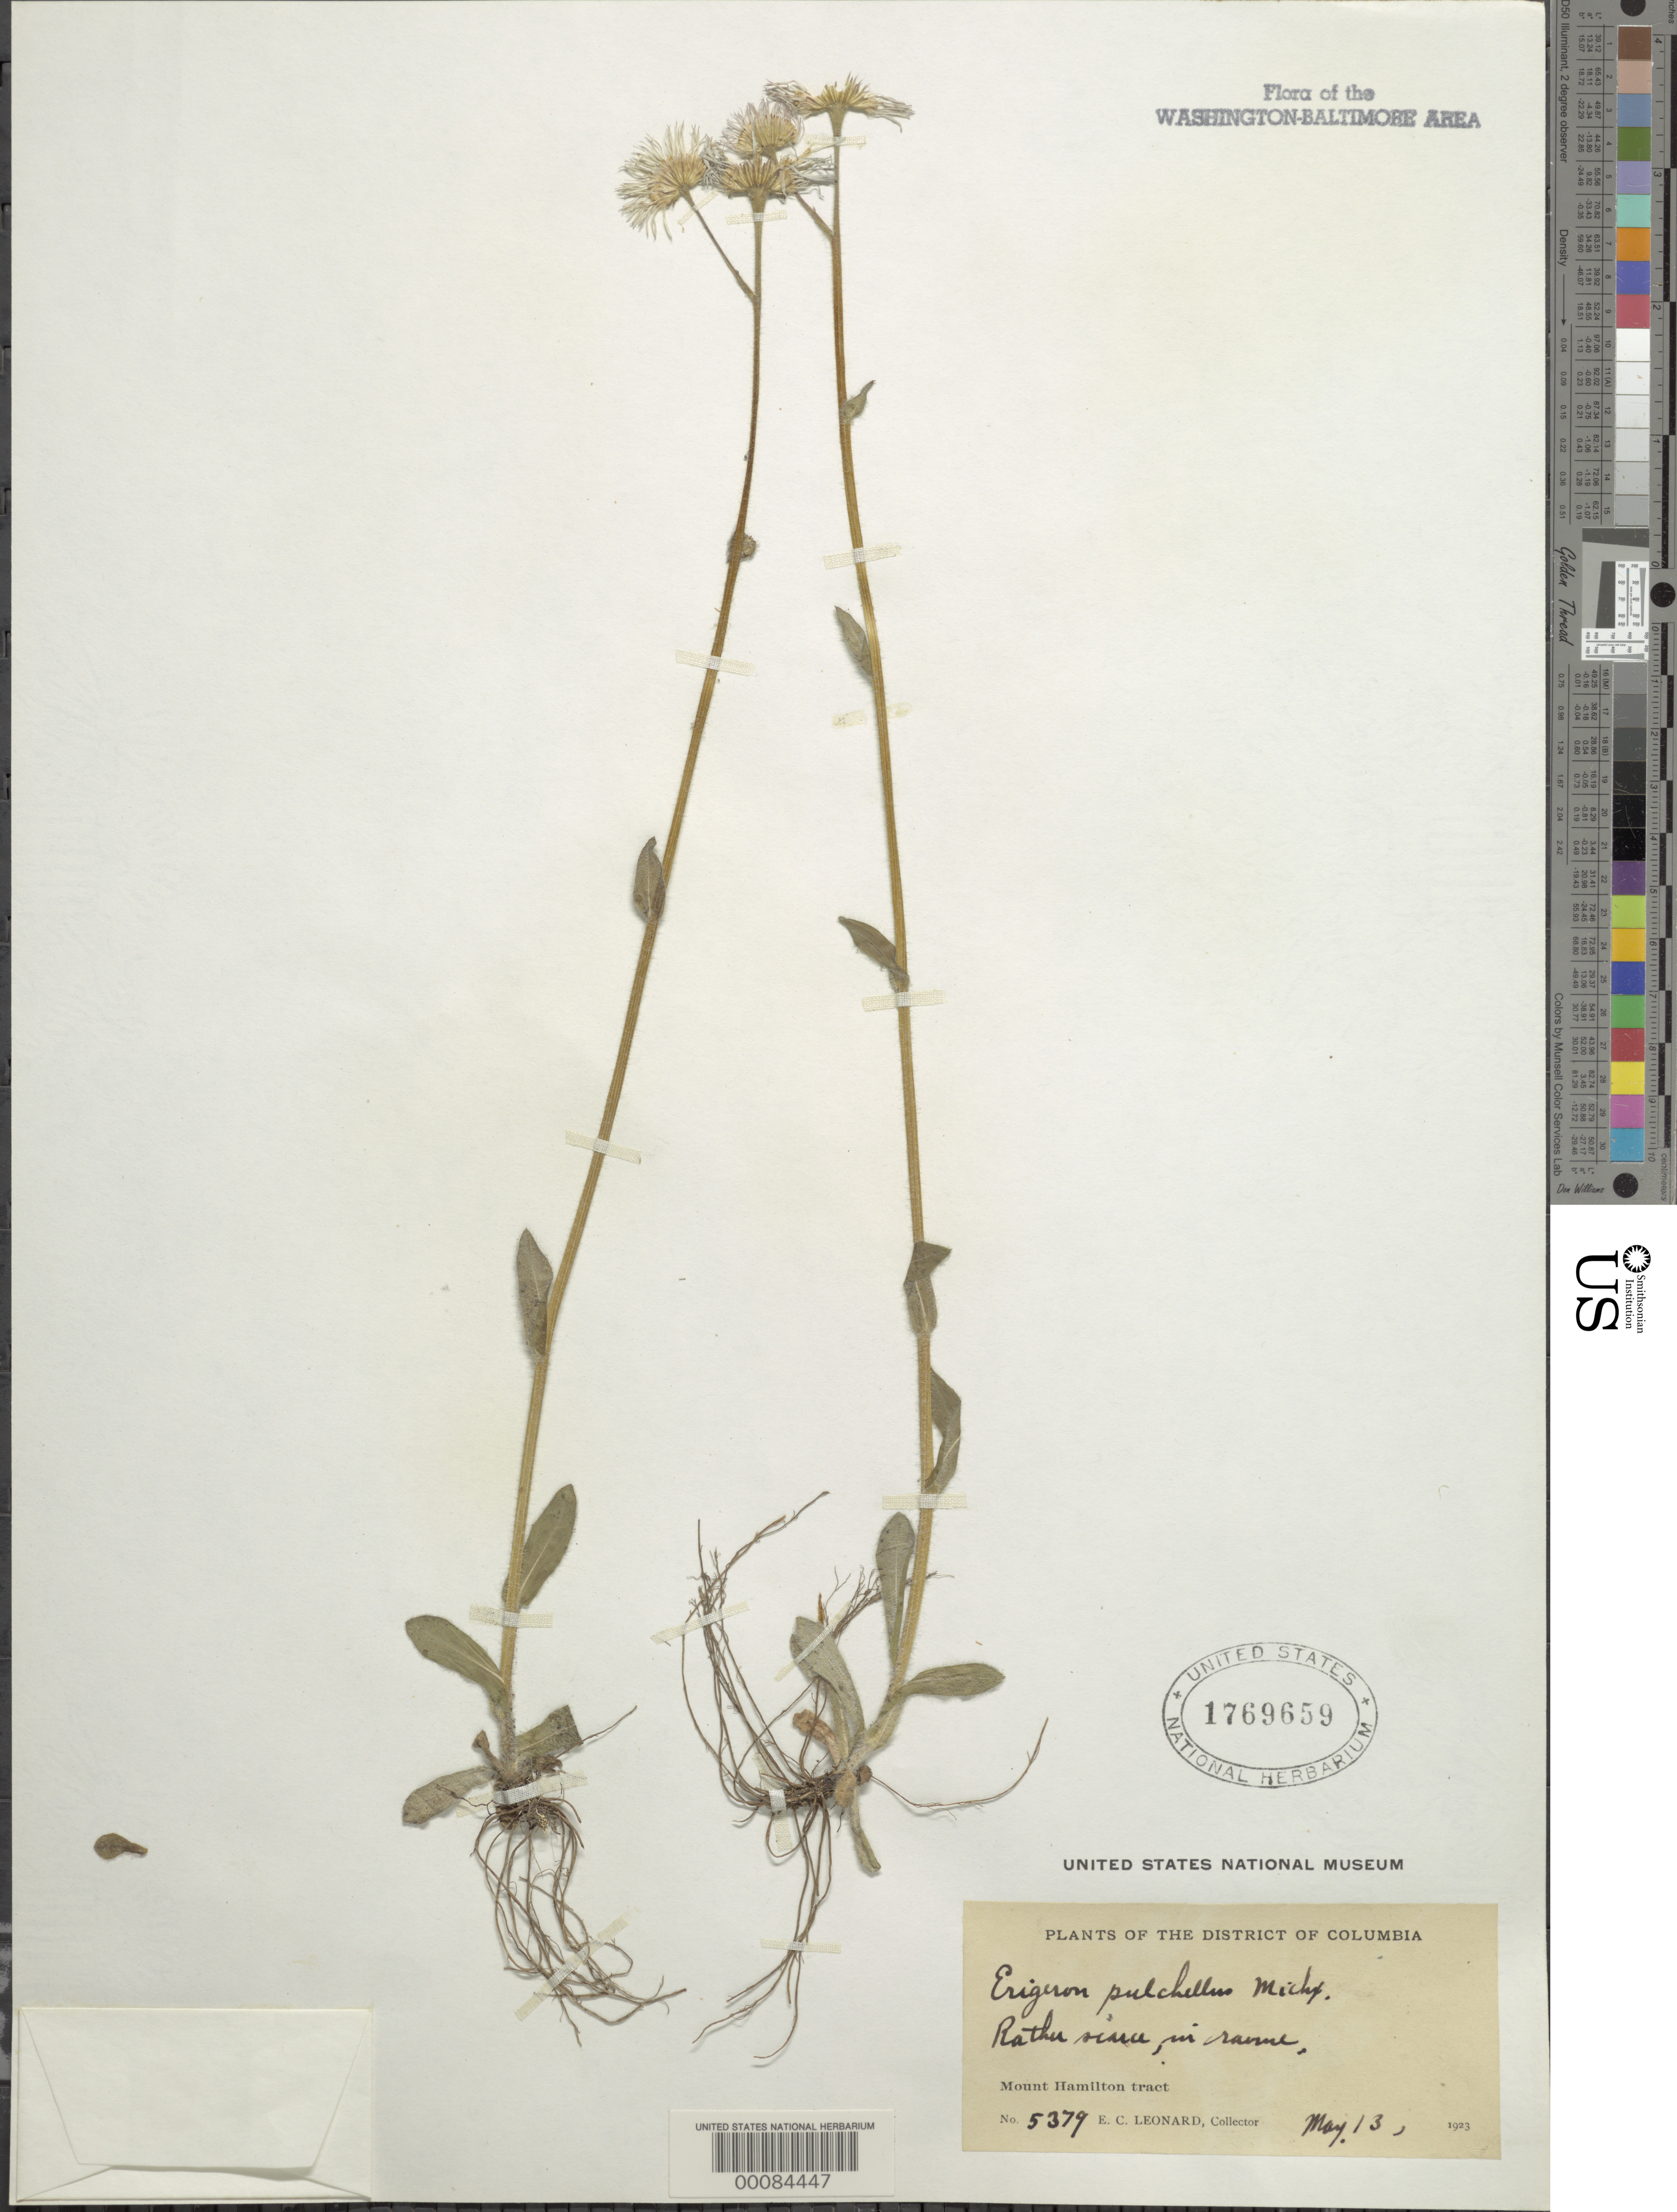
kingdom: Plantae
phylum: Tracheophyta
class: Magnoliopsida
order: Asterales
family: Asteraceae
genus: Erigeron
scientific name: Erigeron pulchellus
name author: Michx.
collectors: E. C. Leonard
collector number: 5379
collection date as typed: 13 May 1923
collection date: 1923-05-13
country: United States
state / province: District of Columbia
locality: Mount Hamilton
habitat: Ravine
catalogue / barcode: US 1769659